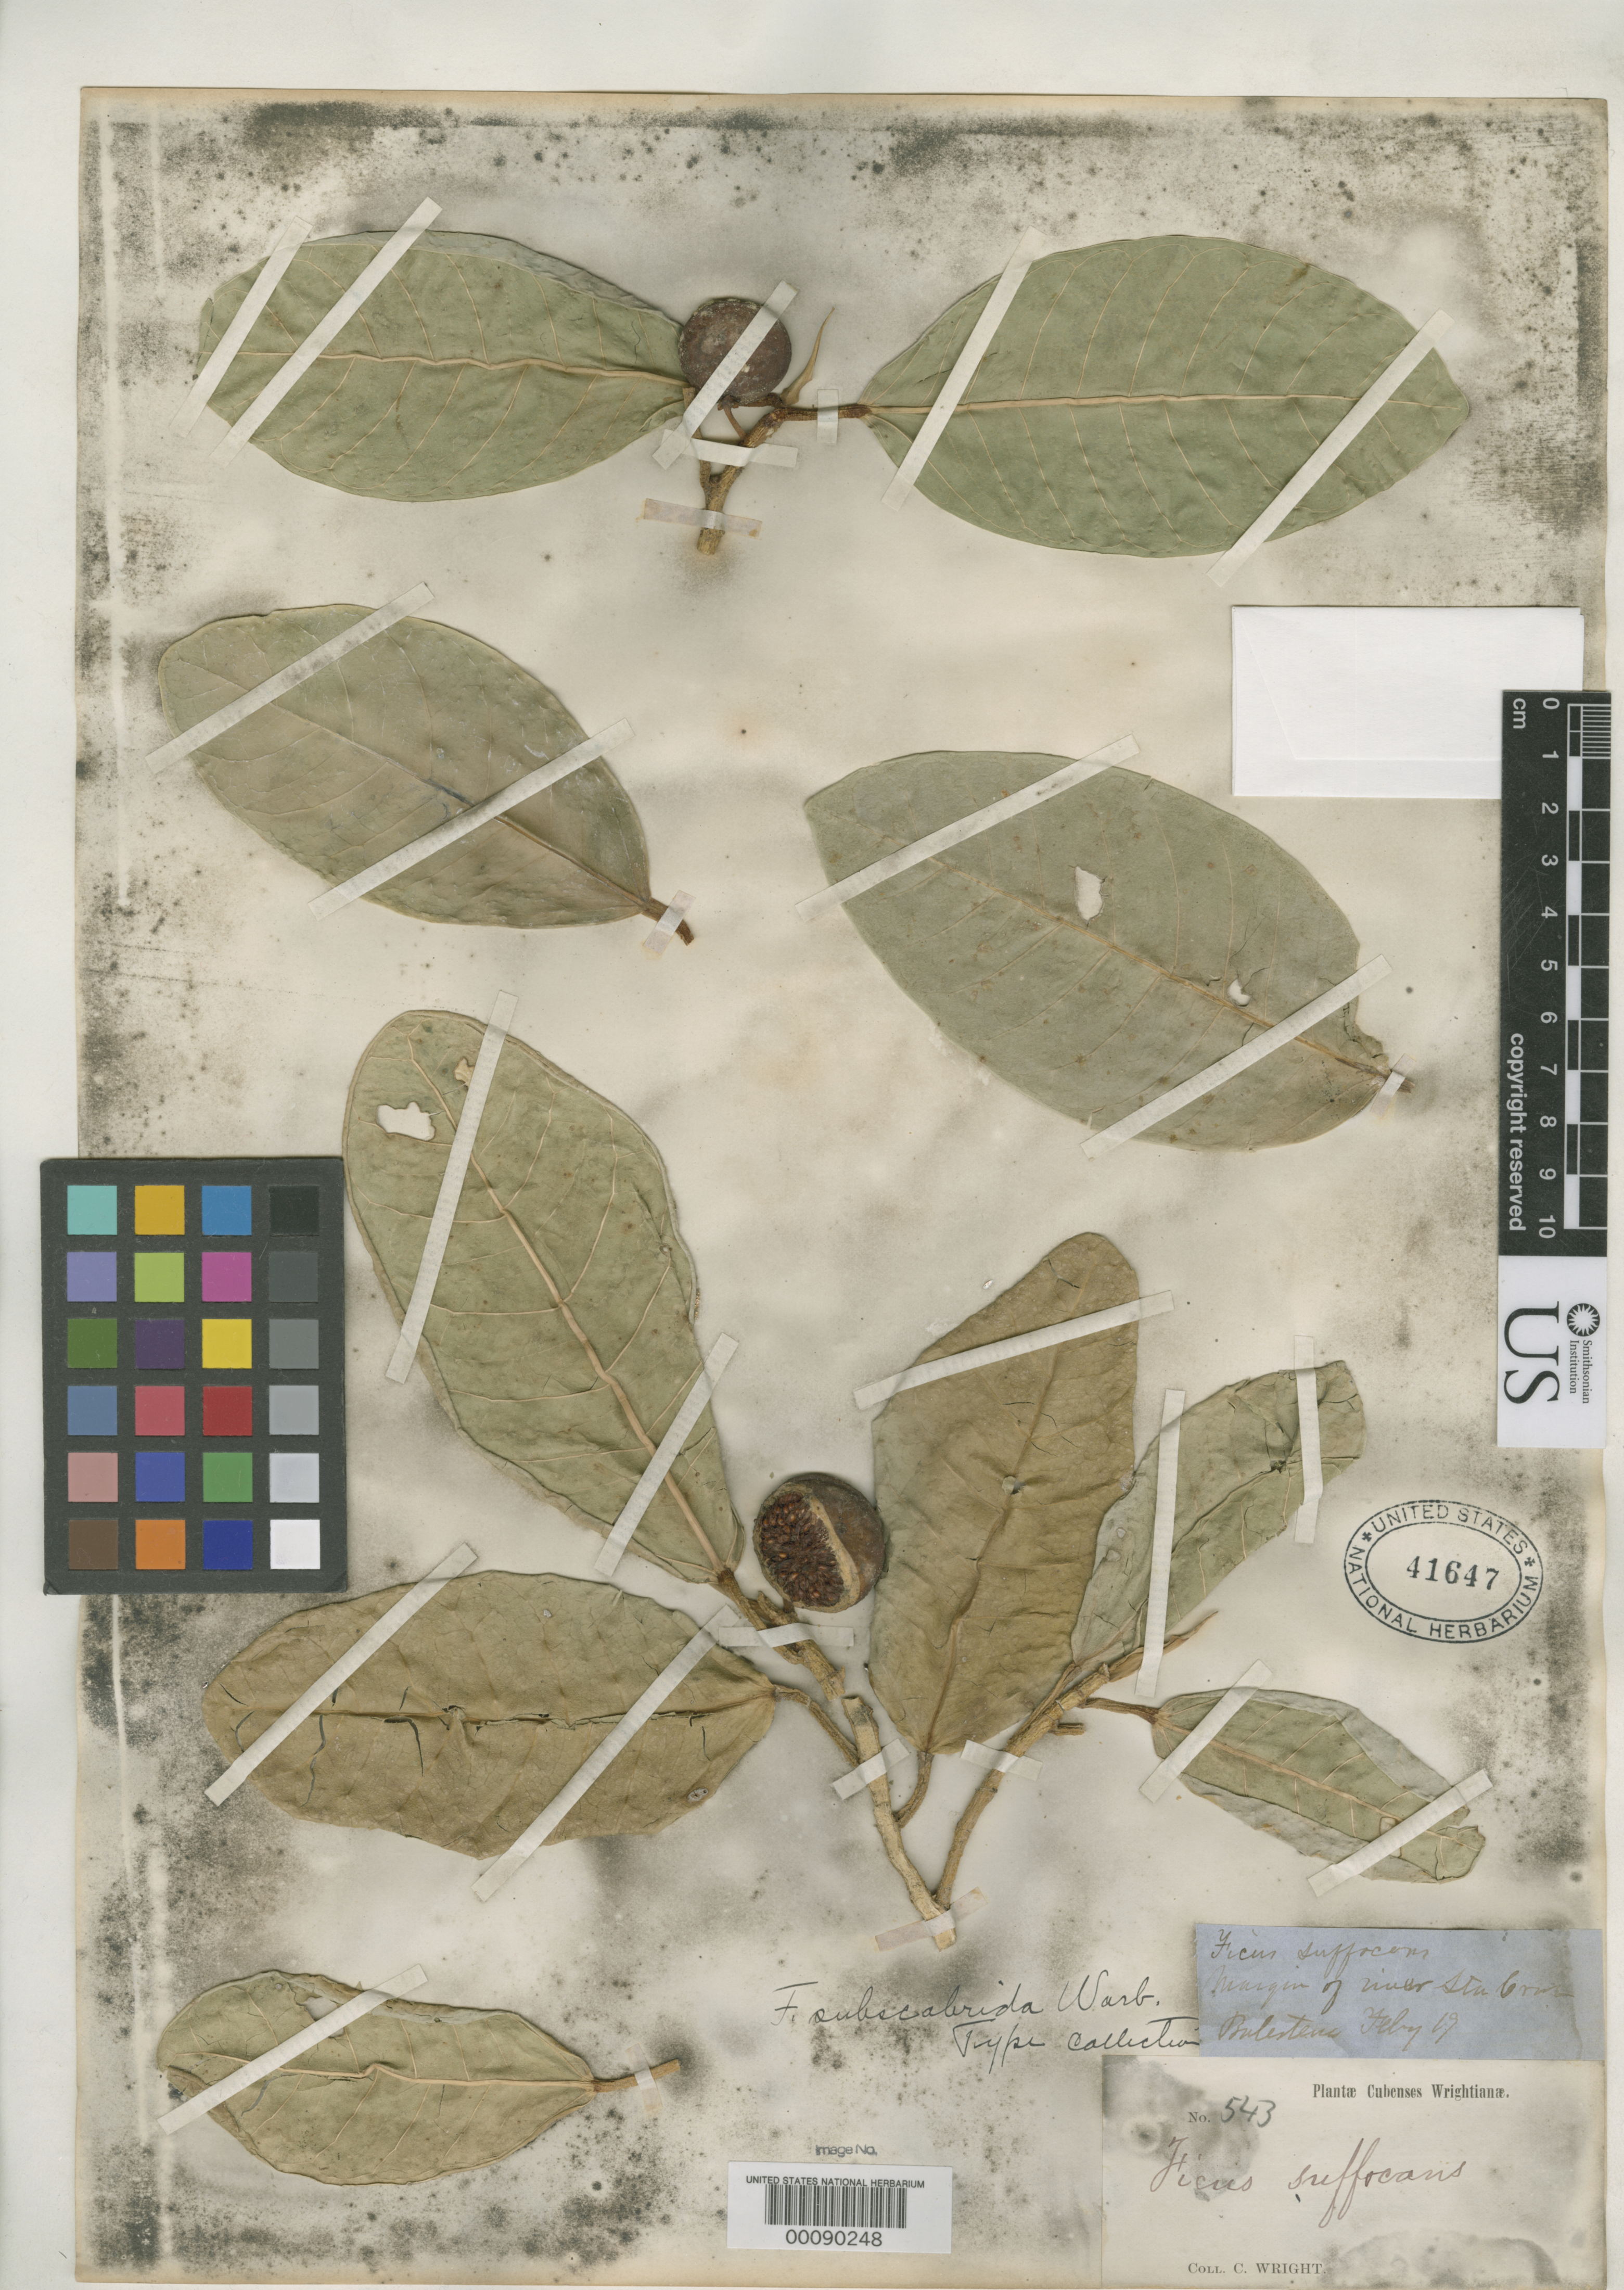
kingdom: Plantae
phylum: Tracheophyta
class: Magnoliopsida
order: Rosales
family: Moraceae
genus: Ficus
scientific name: Ficus subscabrida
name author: Warb. in Urb.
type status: Syntype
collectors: C. Wright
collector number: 543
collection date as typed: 19 Feb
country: Cuba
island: Greater Antilles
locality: Santa Cruz River.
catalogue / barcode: US 41647